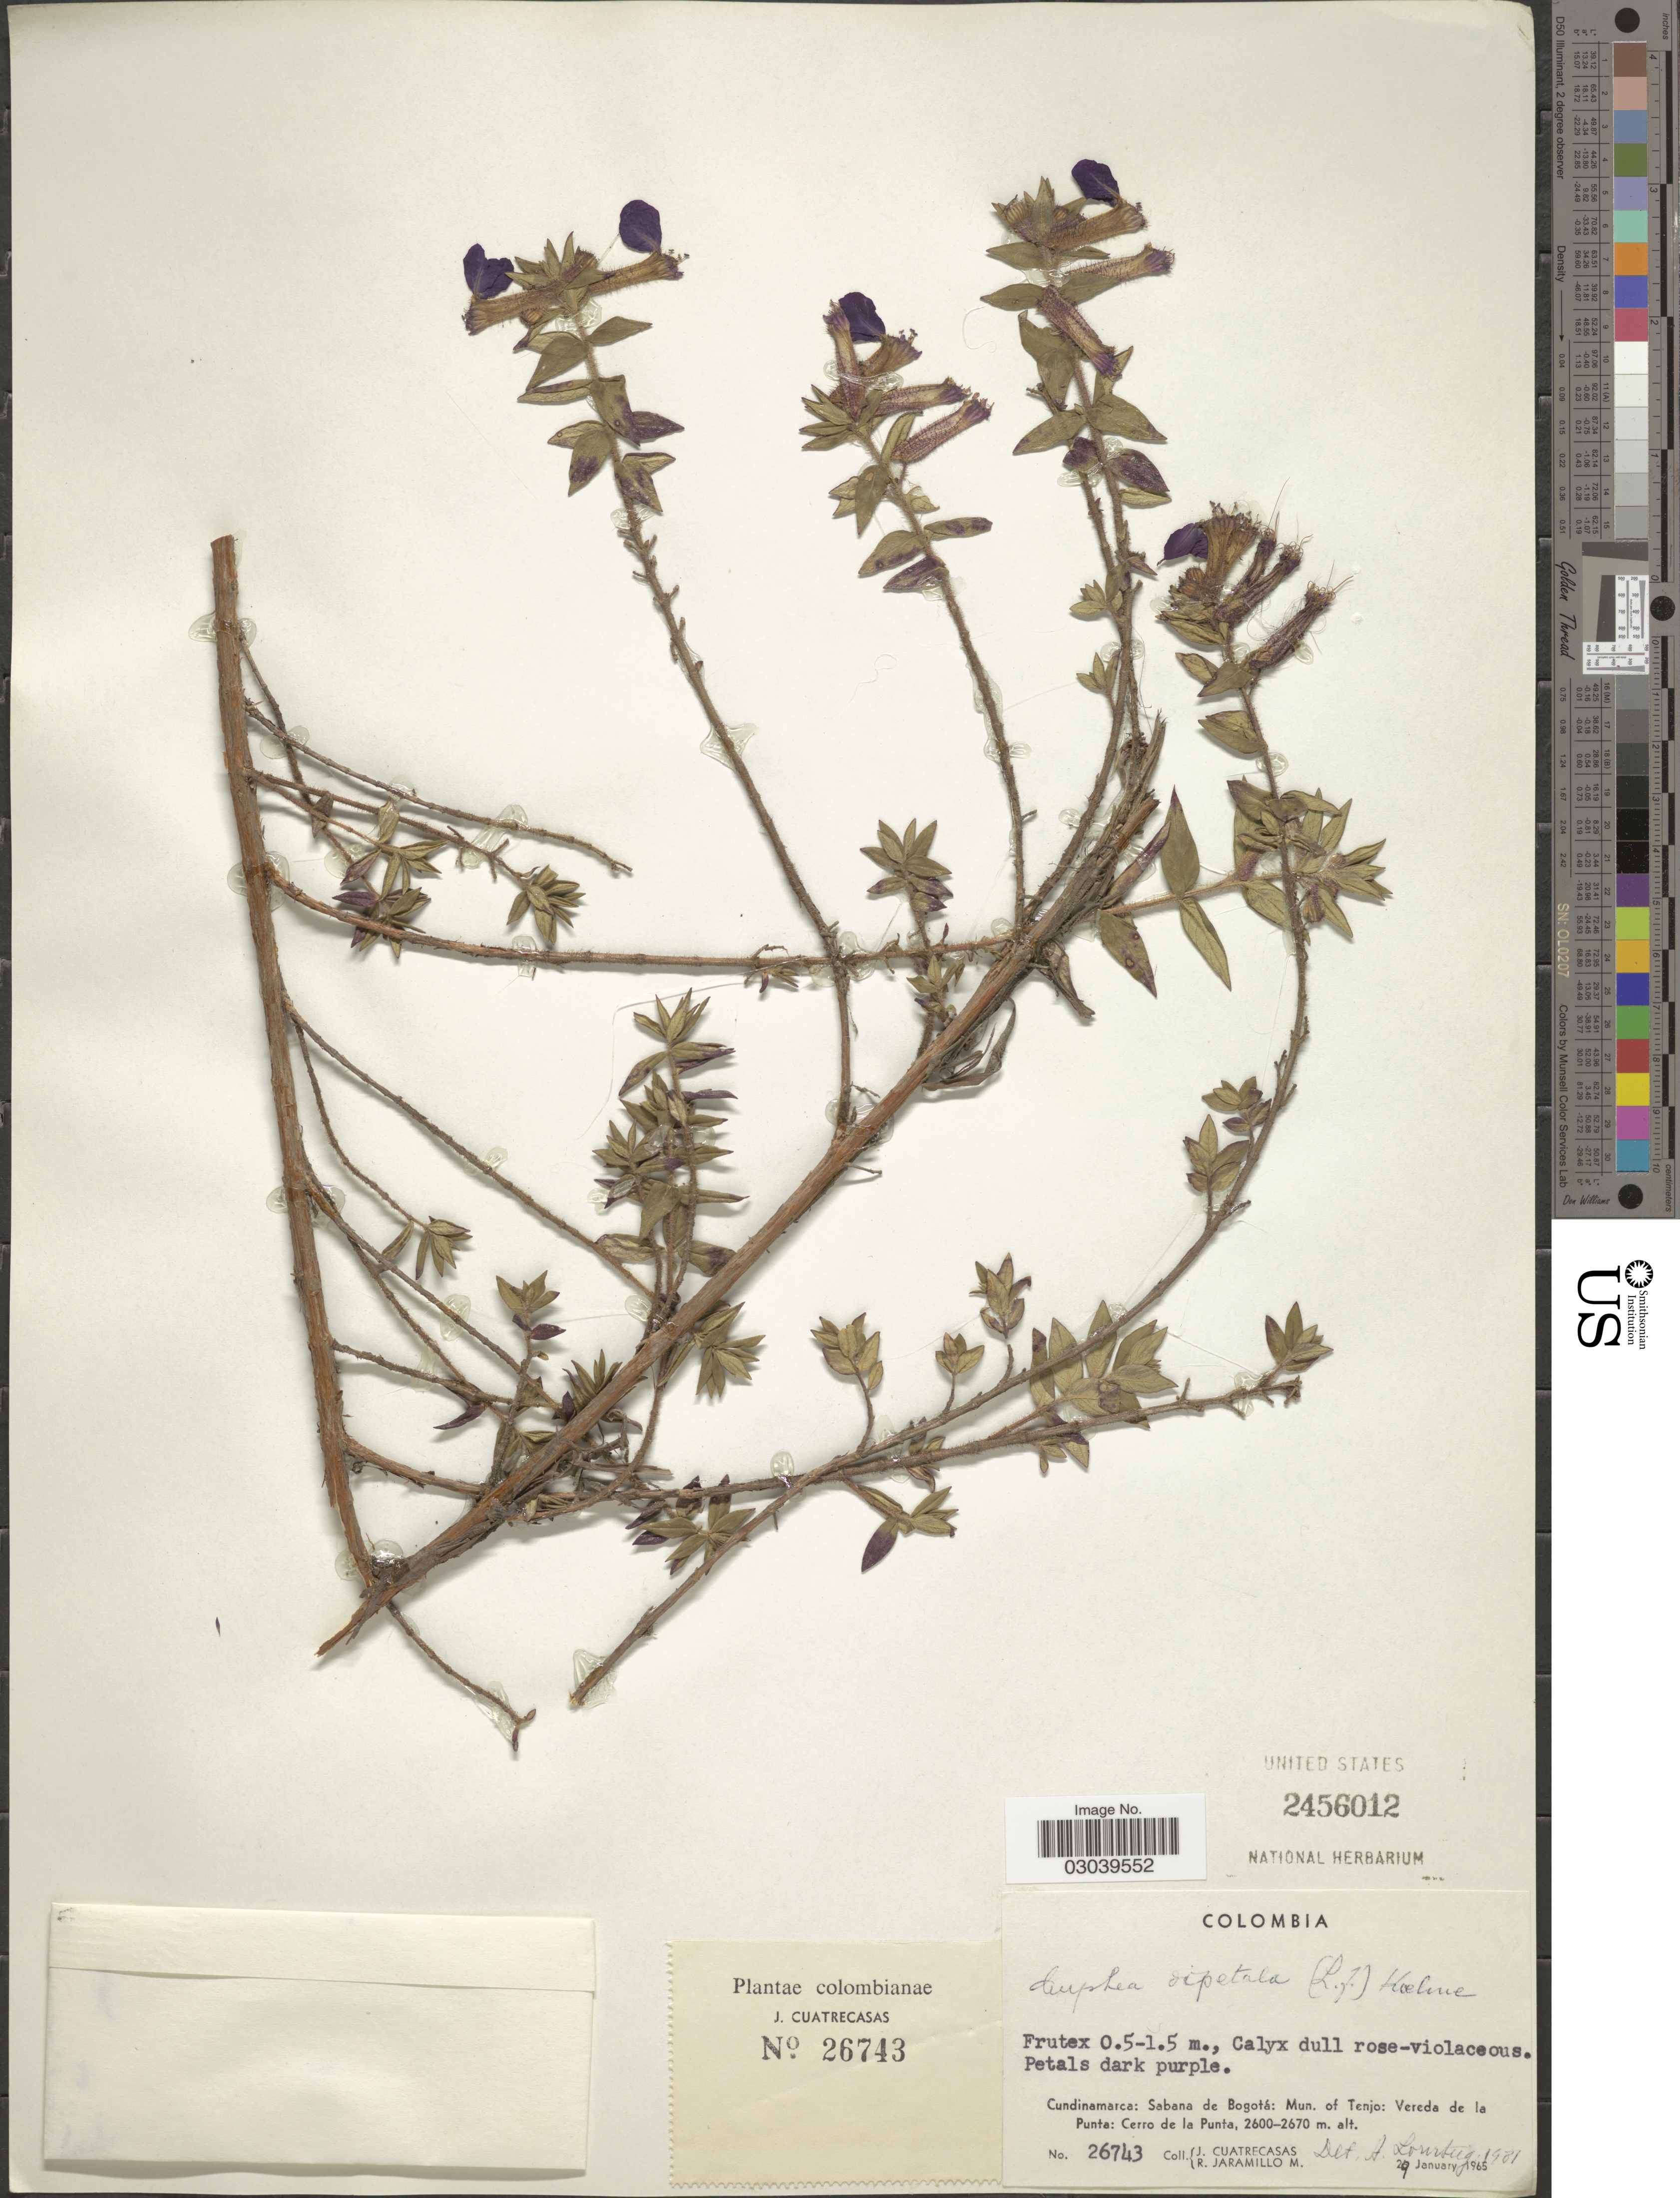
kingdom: Plantae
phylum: Tracheophyta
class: Magnoliopsida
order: Myrtales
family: Lythraceae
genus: Cuphea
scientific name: Cuphea dipetala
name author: (L. f.) Koehne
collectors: J. Cuatrecasas & R. Jaramillo M.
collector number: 26743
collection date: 1965-01-29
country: Colombia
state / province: Cundinamarca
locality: Sabana de Bogotá: Mun. of Tenjo: Vereda de la Punta: Cerro de la Punta.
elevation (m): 2600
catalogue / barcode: US 2456012